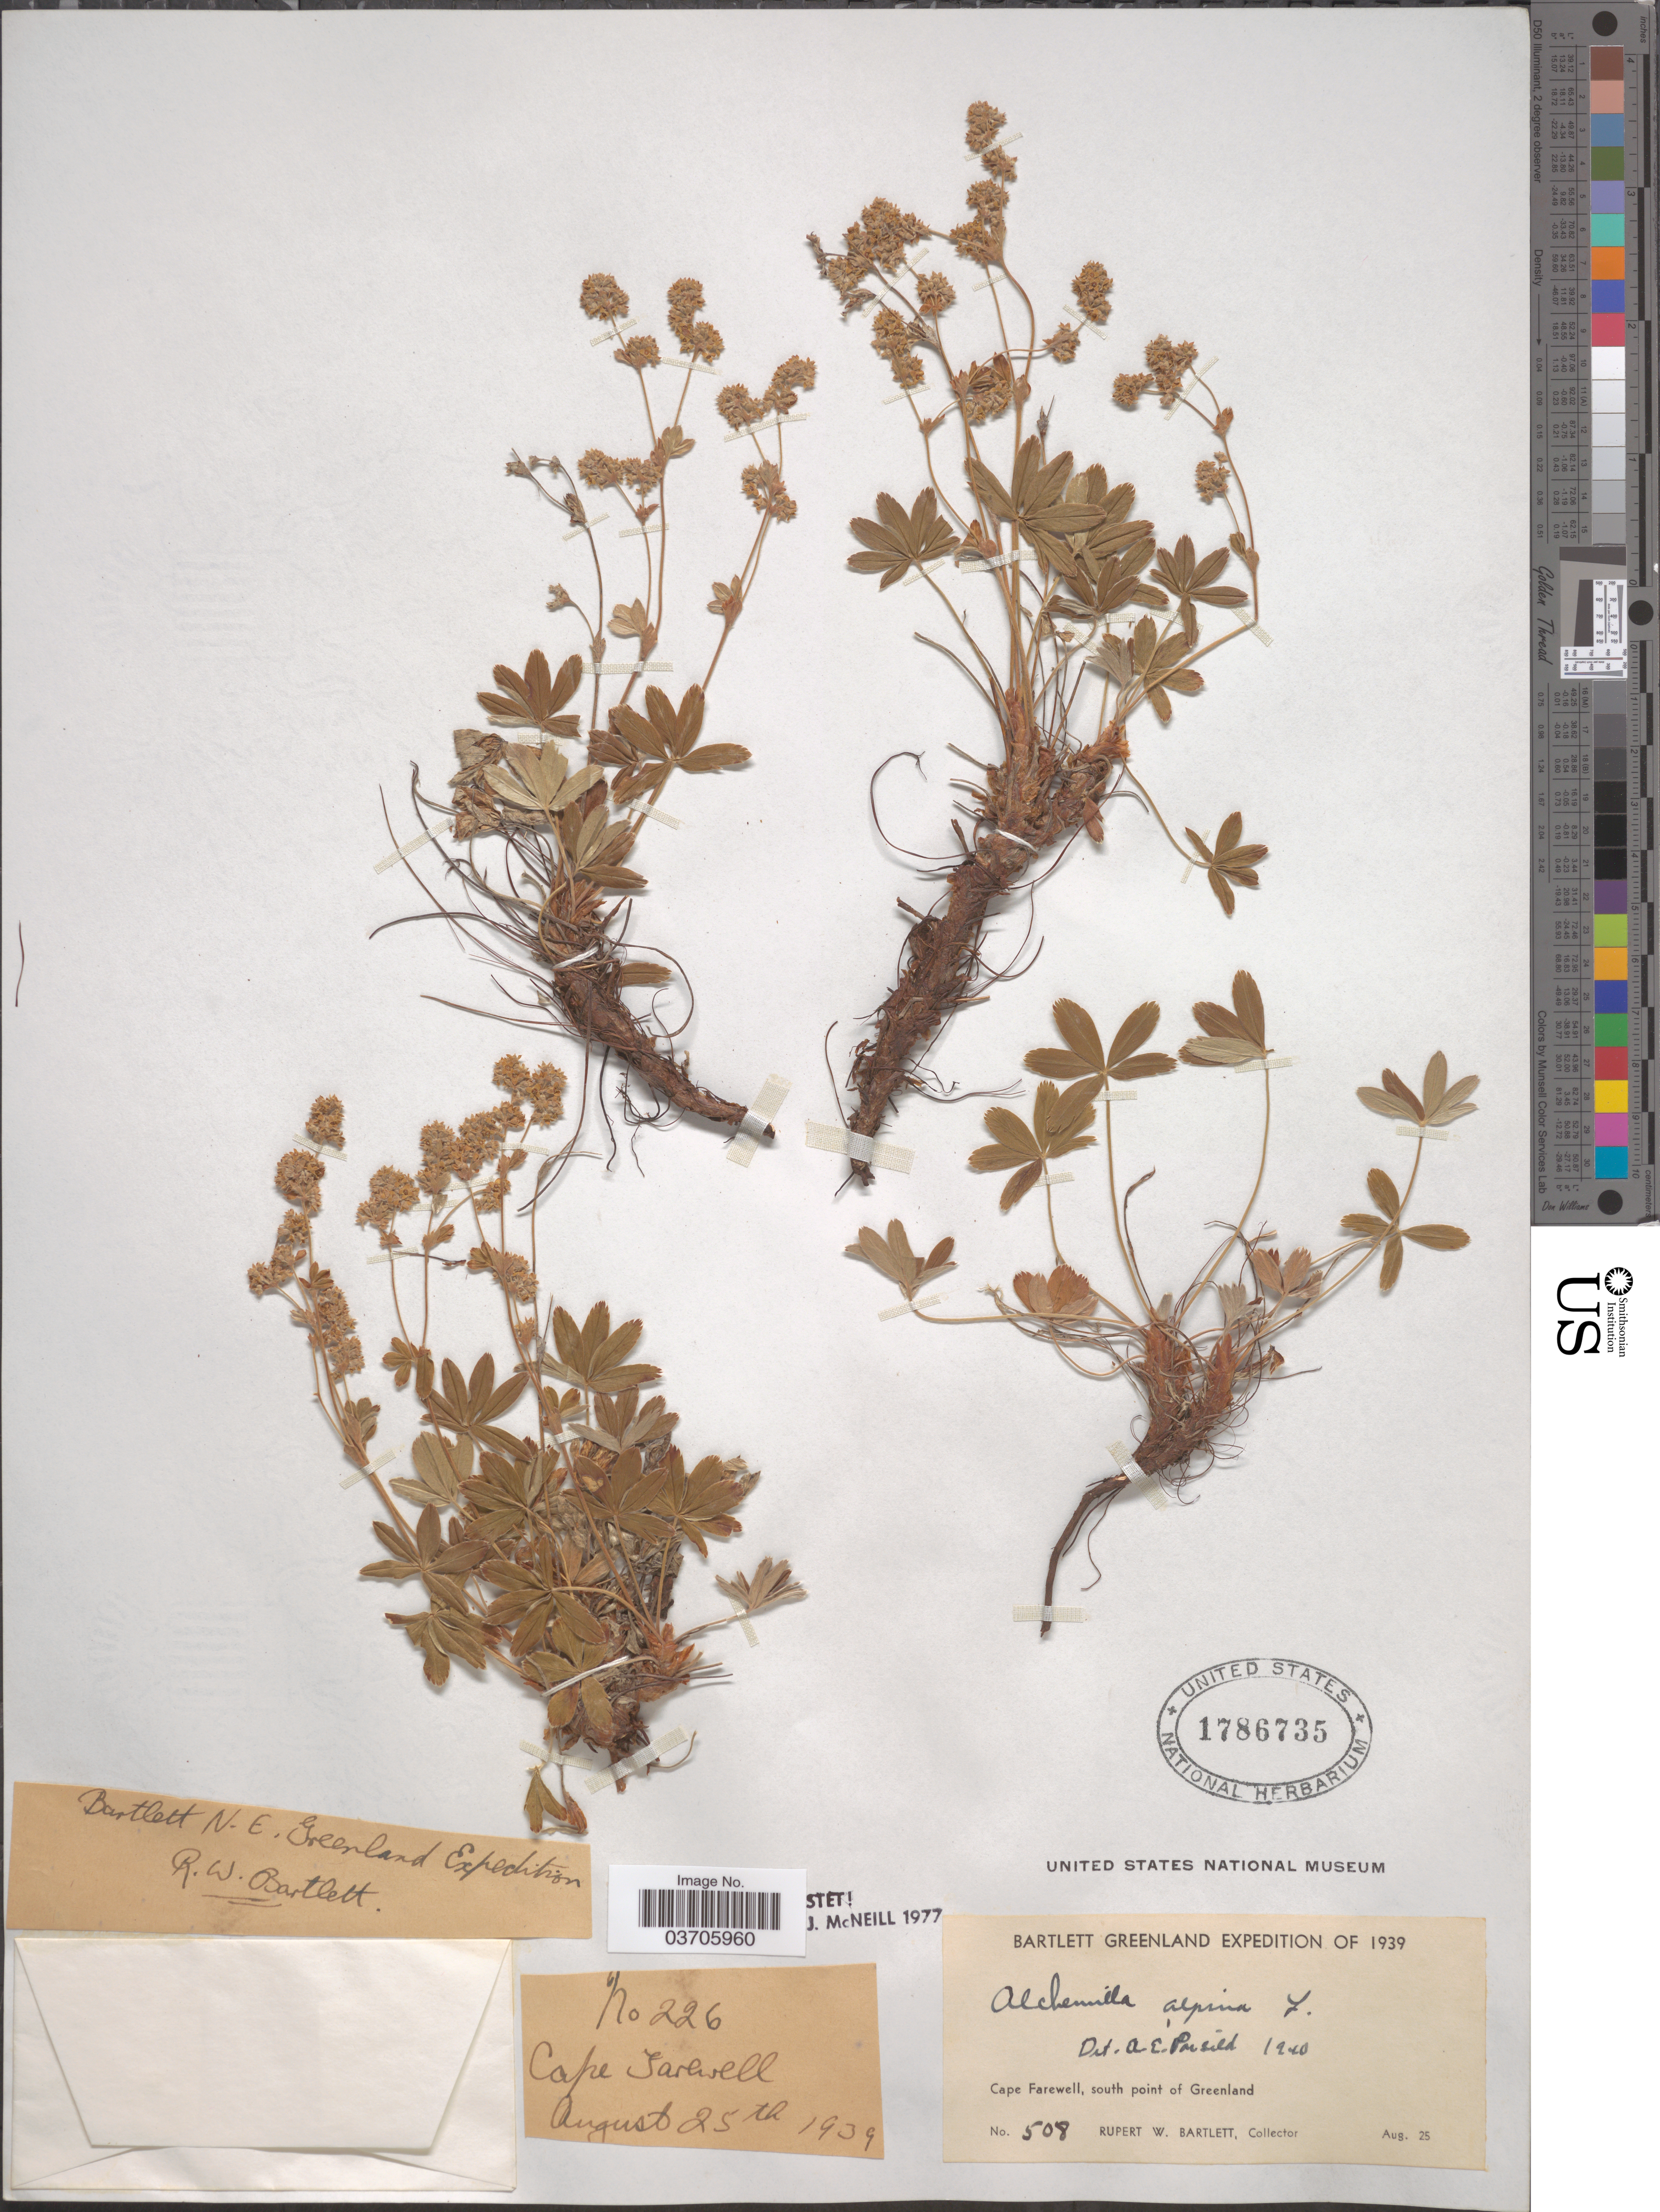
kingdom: Plantae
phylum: Tracheophyta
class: Magnoliopsida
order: Rosales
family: Rosaceae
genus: Alchemilla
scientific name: Alchemilla alpina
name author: L.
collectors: R. W. Bartlett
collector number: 508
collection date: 1939-08-25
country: Greenland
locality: N. E. Greenland. Cape Farewell, south point of Greenland.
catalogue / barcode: US 1786735